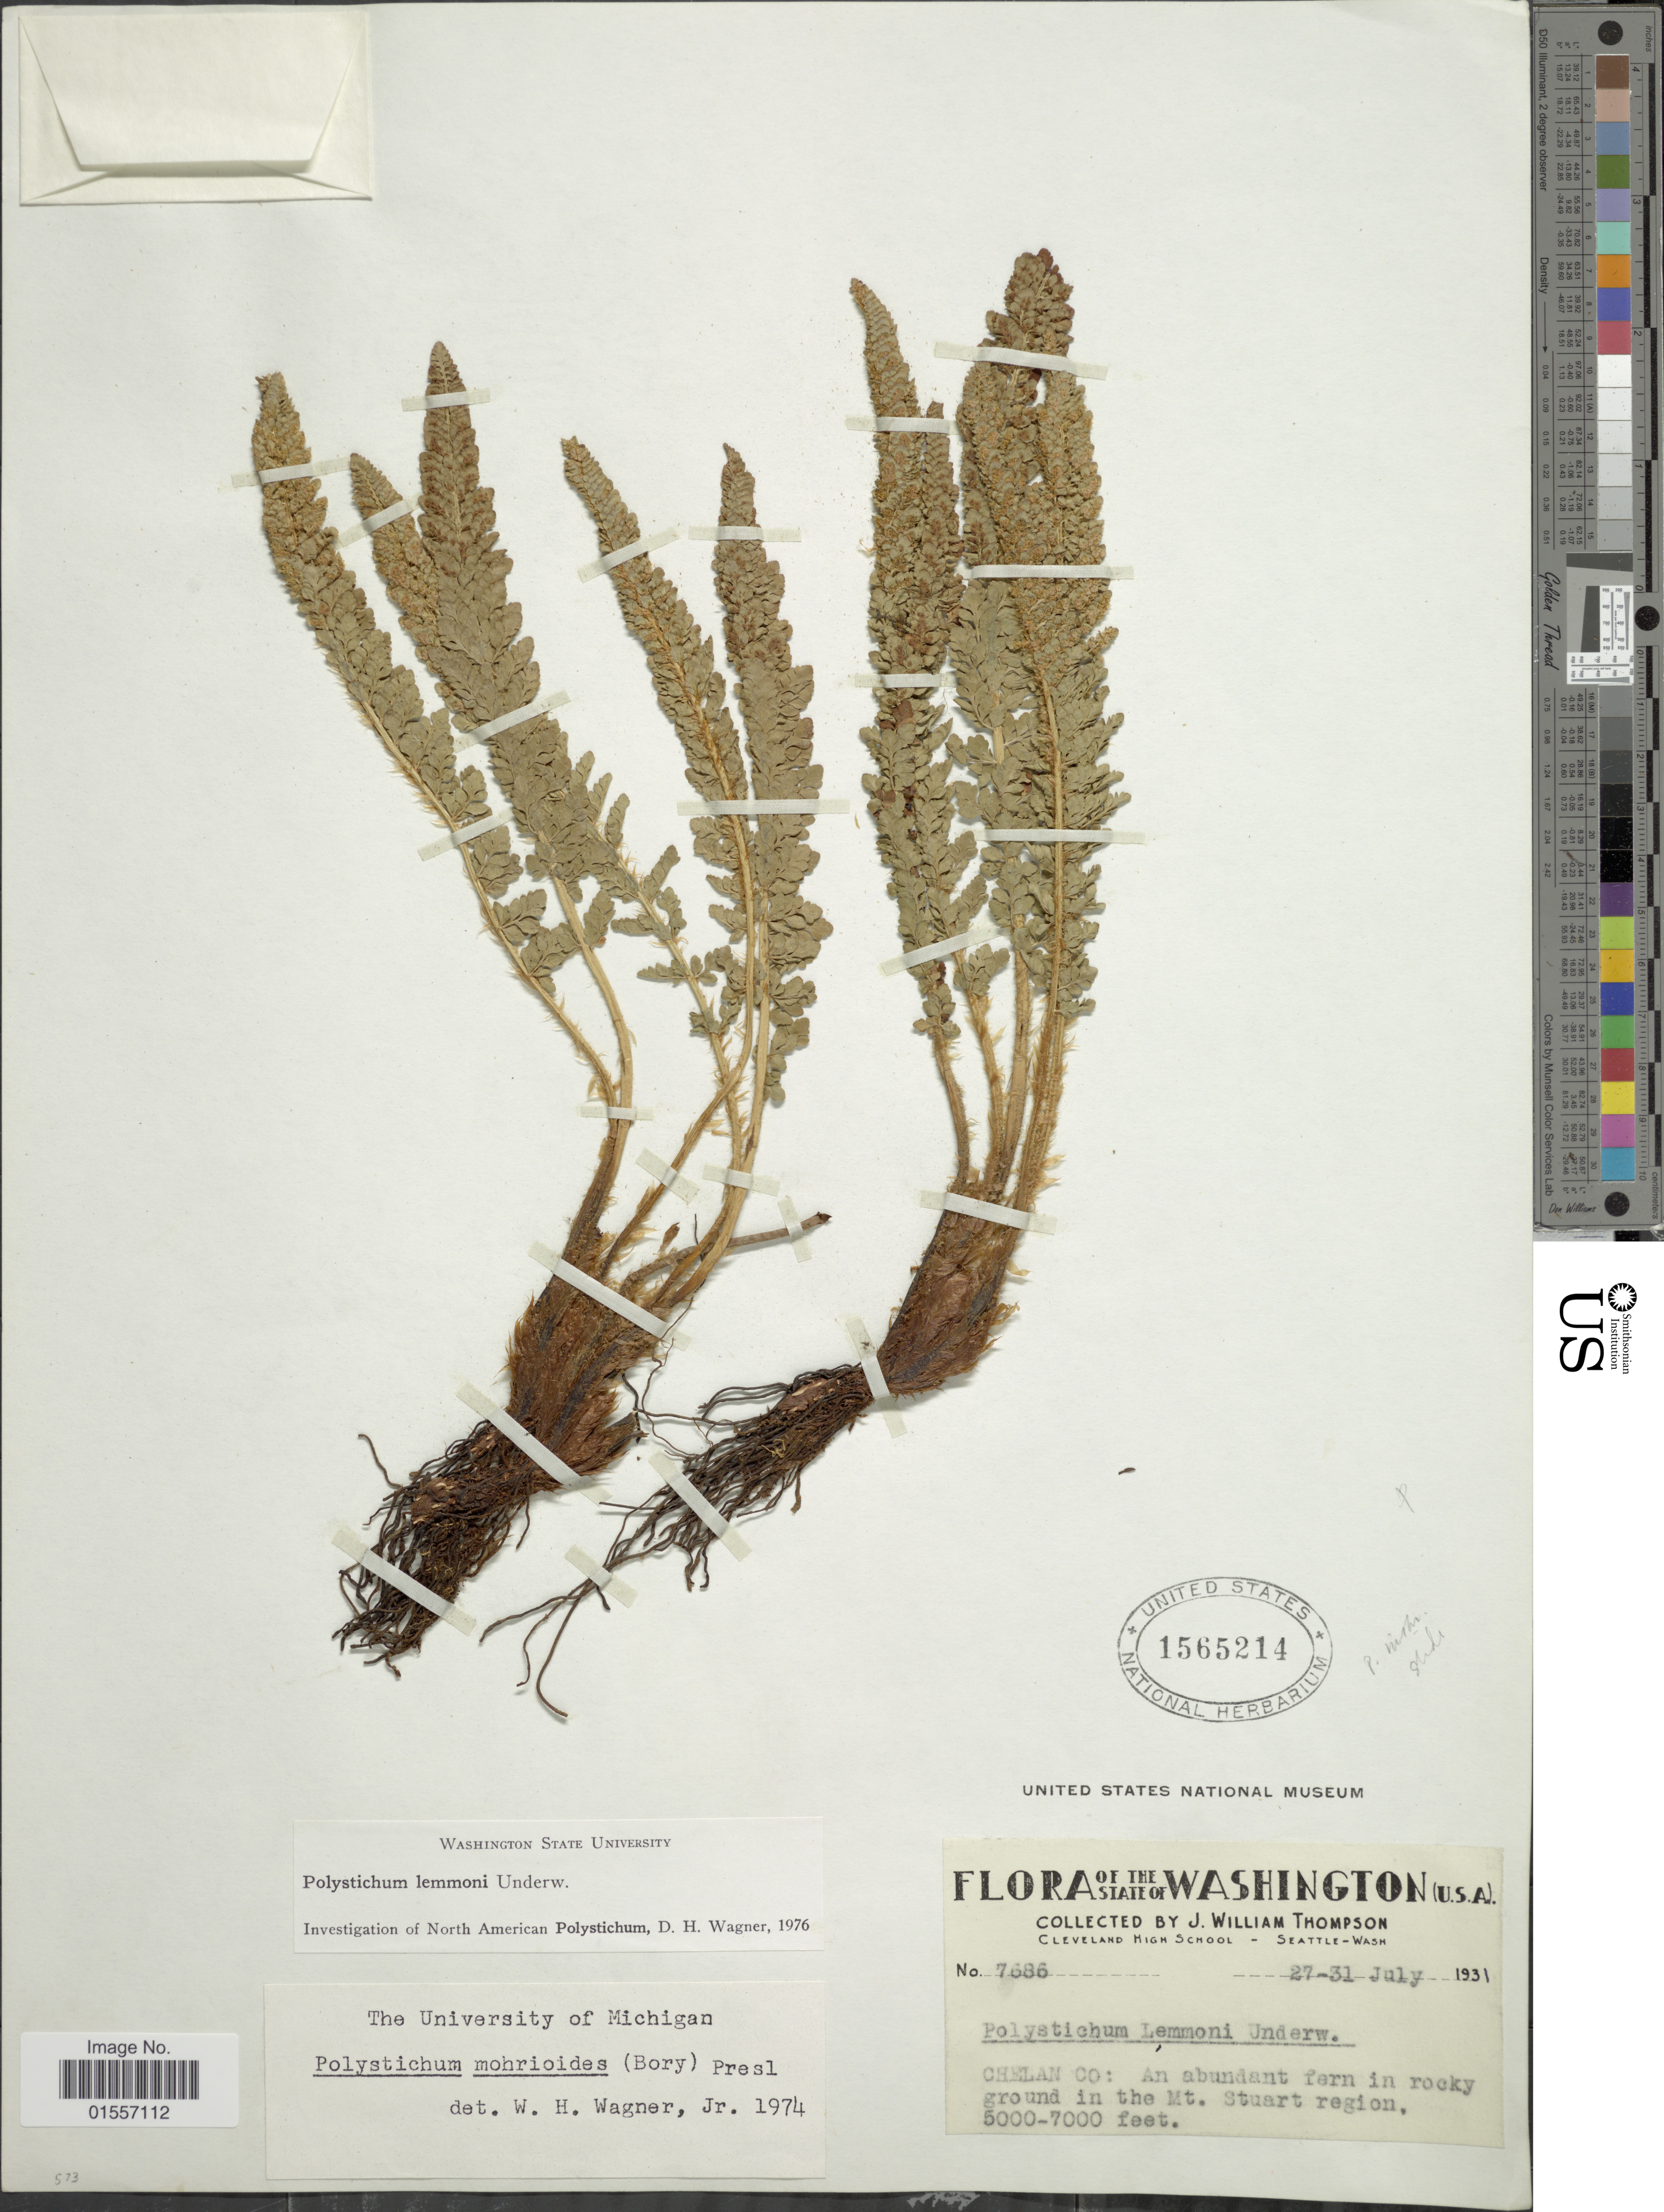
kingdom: Plantae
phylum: Tracheophyta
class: Polypodiopsida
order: Polypodiales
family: Dryopteridaceae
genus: Polystichum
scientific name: Polystichum lemmonii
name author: Underw.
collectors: J. W. Thompson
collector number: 7686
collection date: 1931-07-27/1931-07-31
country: United States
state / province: Washington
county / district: Chelan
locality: The State of Washington, Chelan Co: an abundant fern in rocky ground in the Mt. Stuart region.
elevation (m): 1524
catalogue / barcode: US 1565214